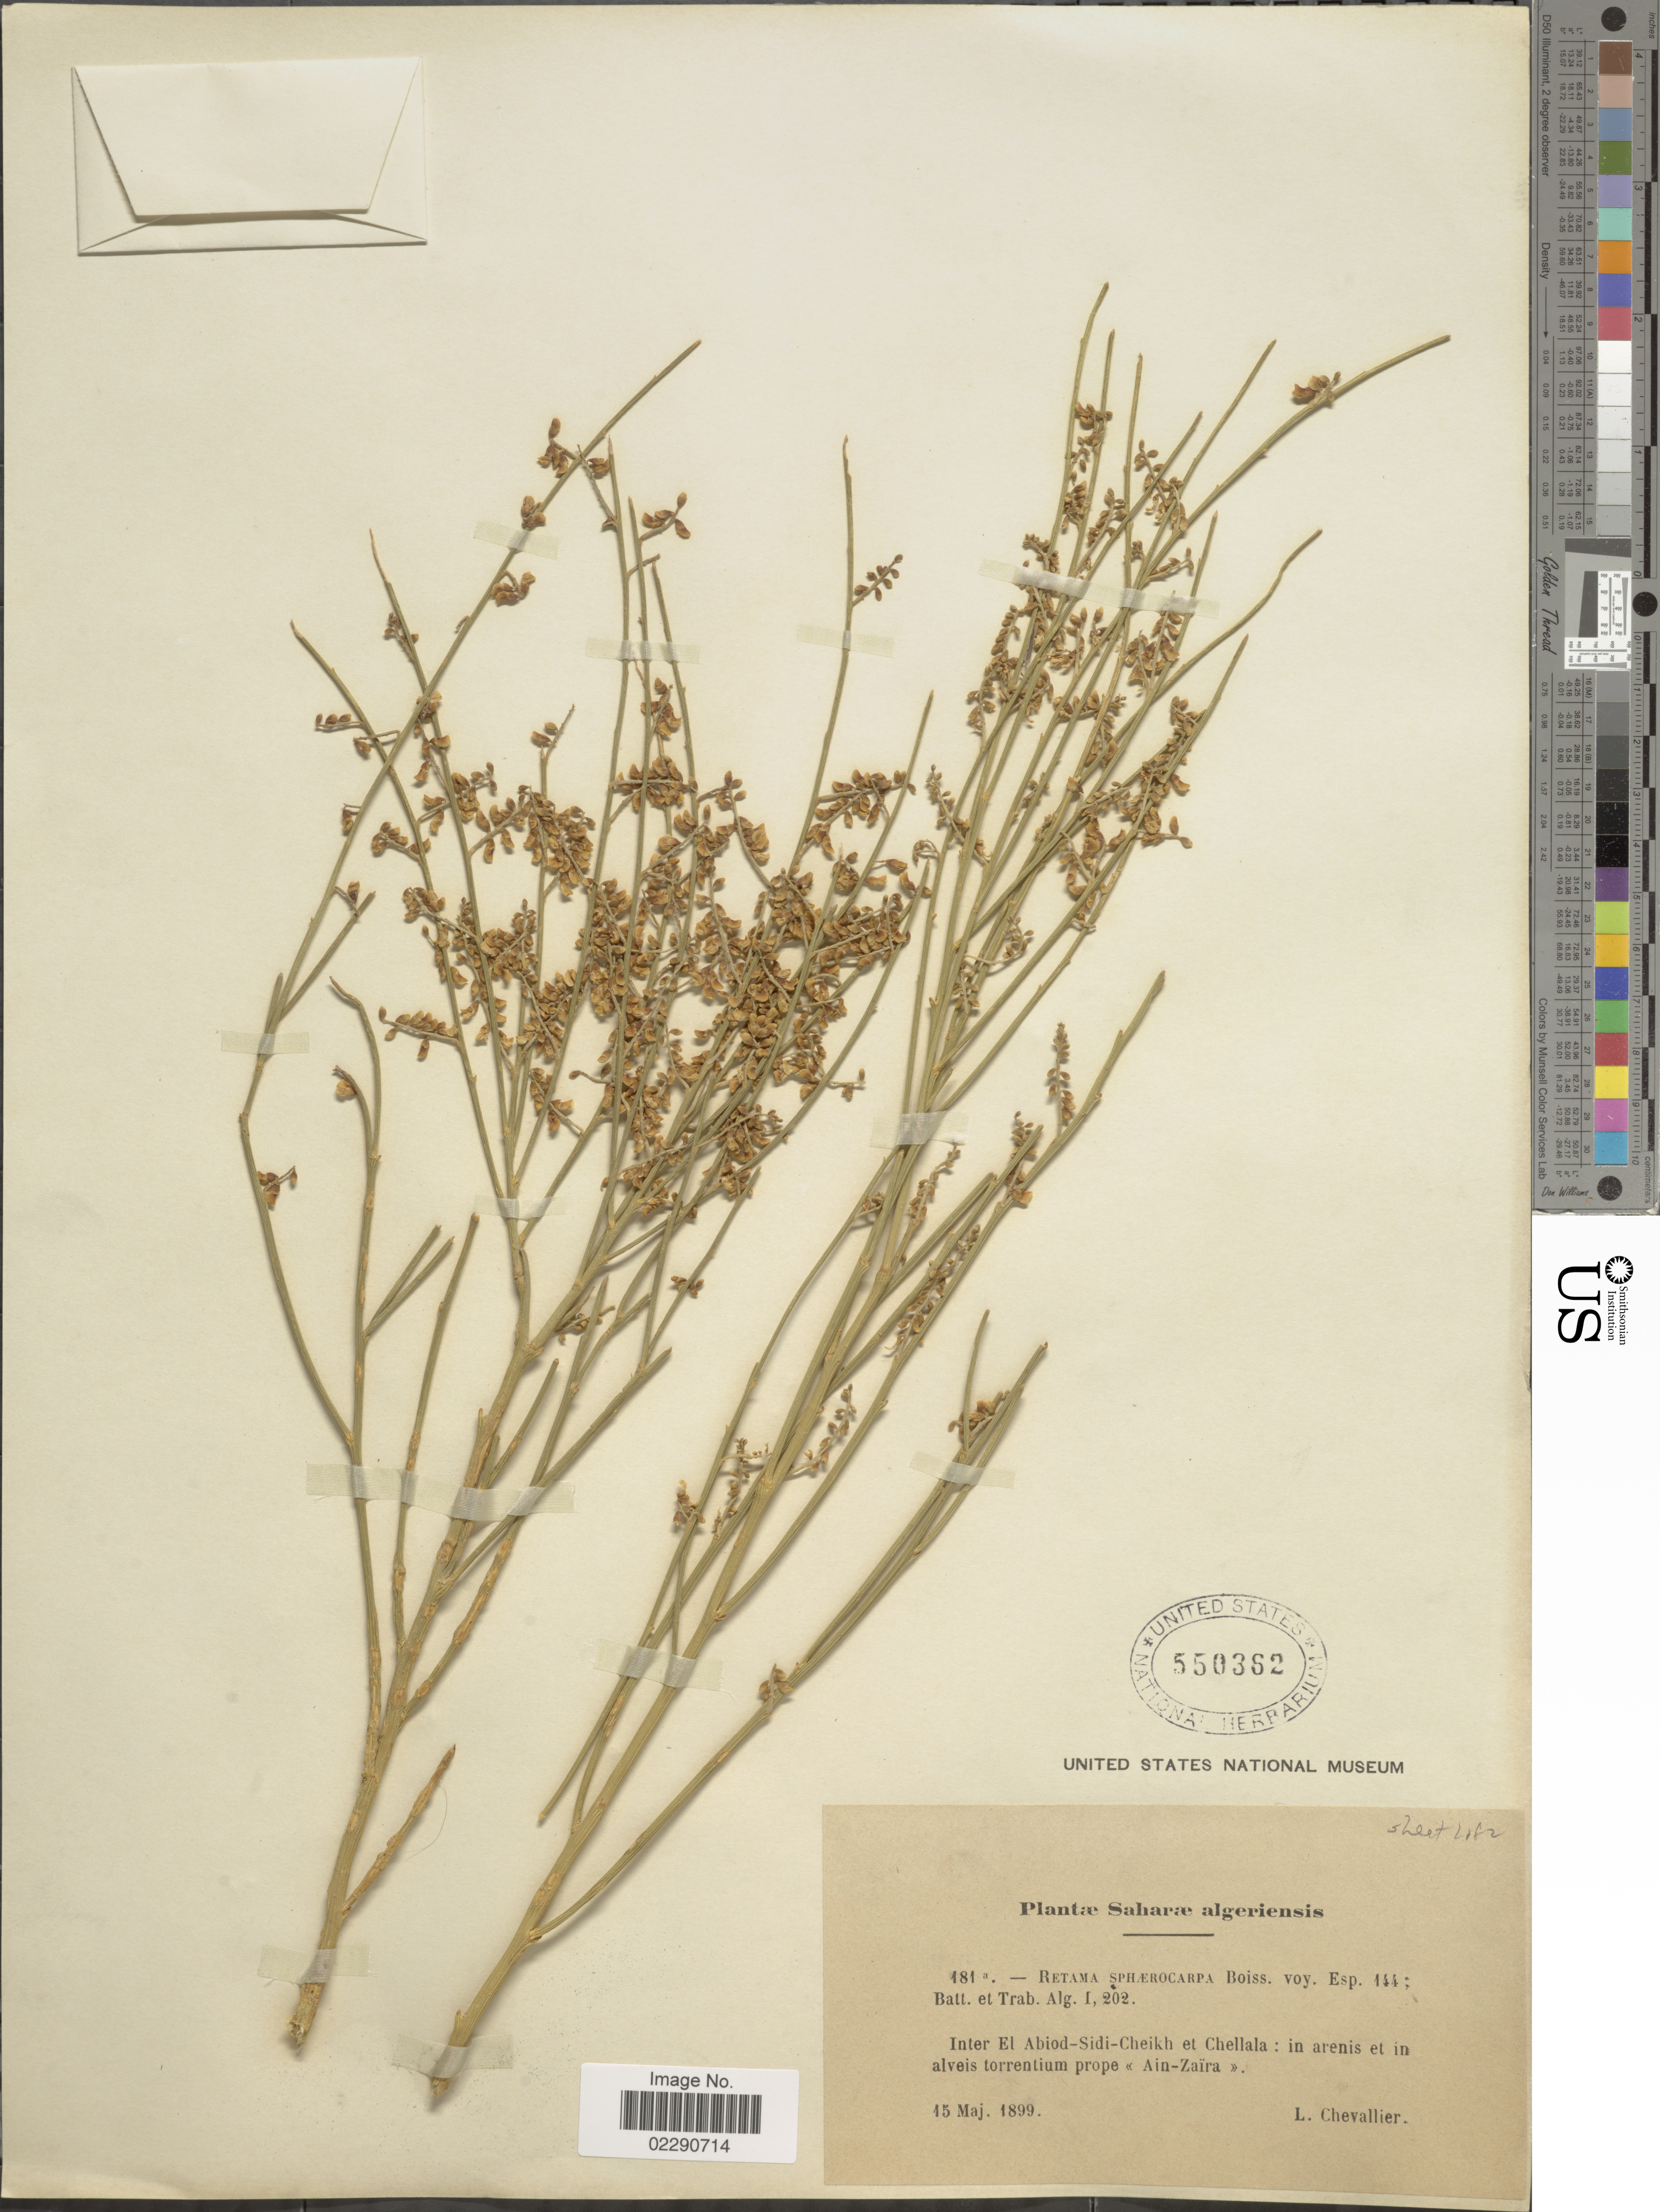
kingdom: Plantae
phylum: Tracheophyta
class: Magnoliopsida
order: Fabales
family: Fabaceae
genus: Retama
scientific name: Retama sphaerocarpa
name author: (L.) Boiss.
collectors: L. Chevallier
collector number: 181a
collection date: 1899-05-15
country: Algeria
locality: Saharae Algeriensis, inter El Abiod-Sidi-Cheikh et Chellala, prope Ain-Zaira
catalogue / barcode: US 550362